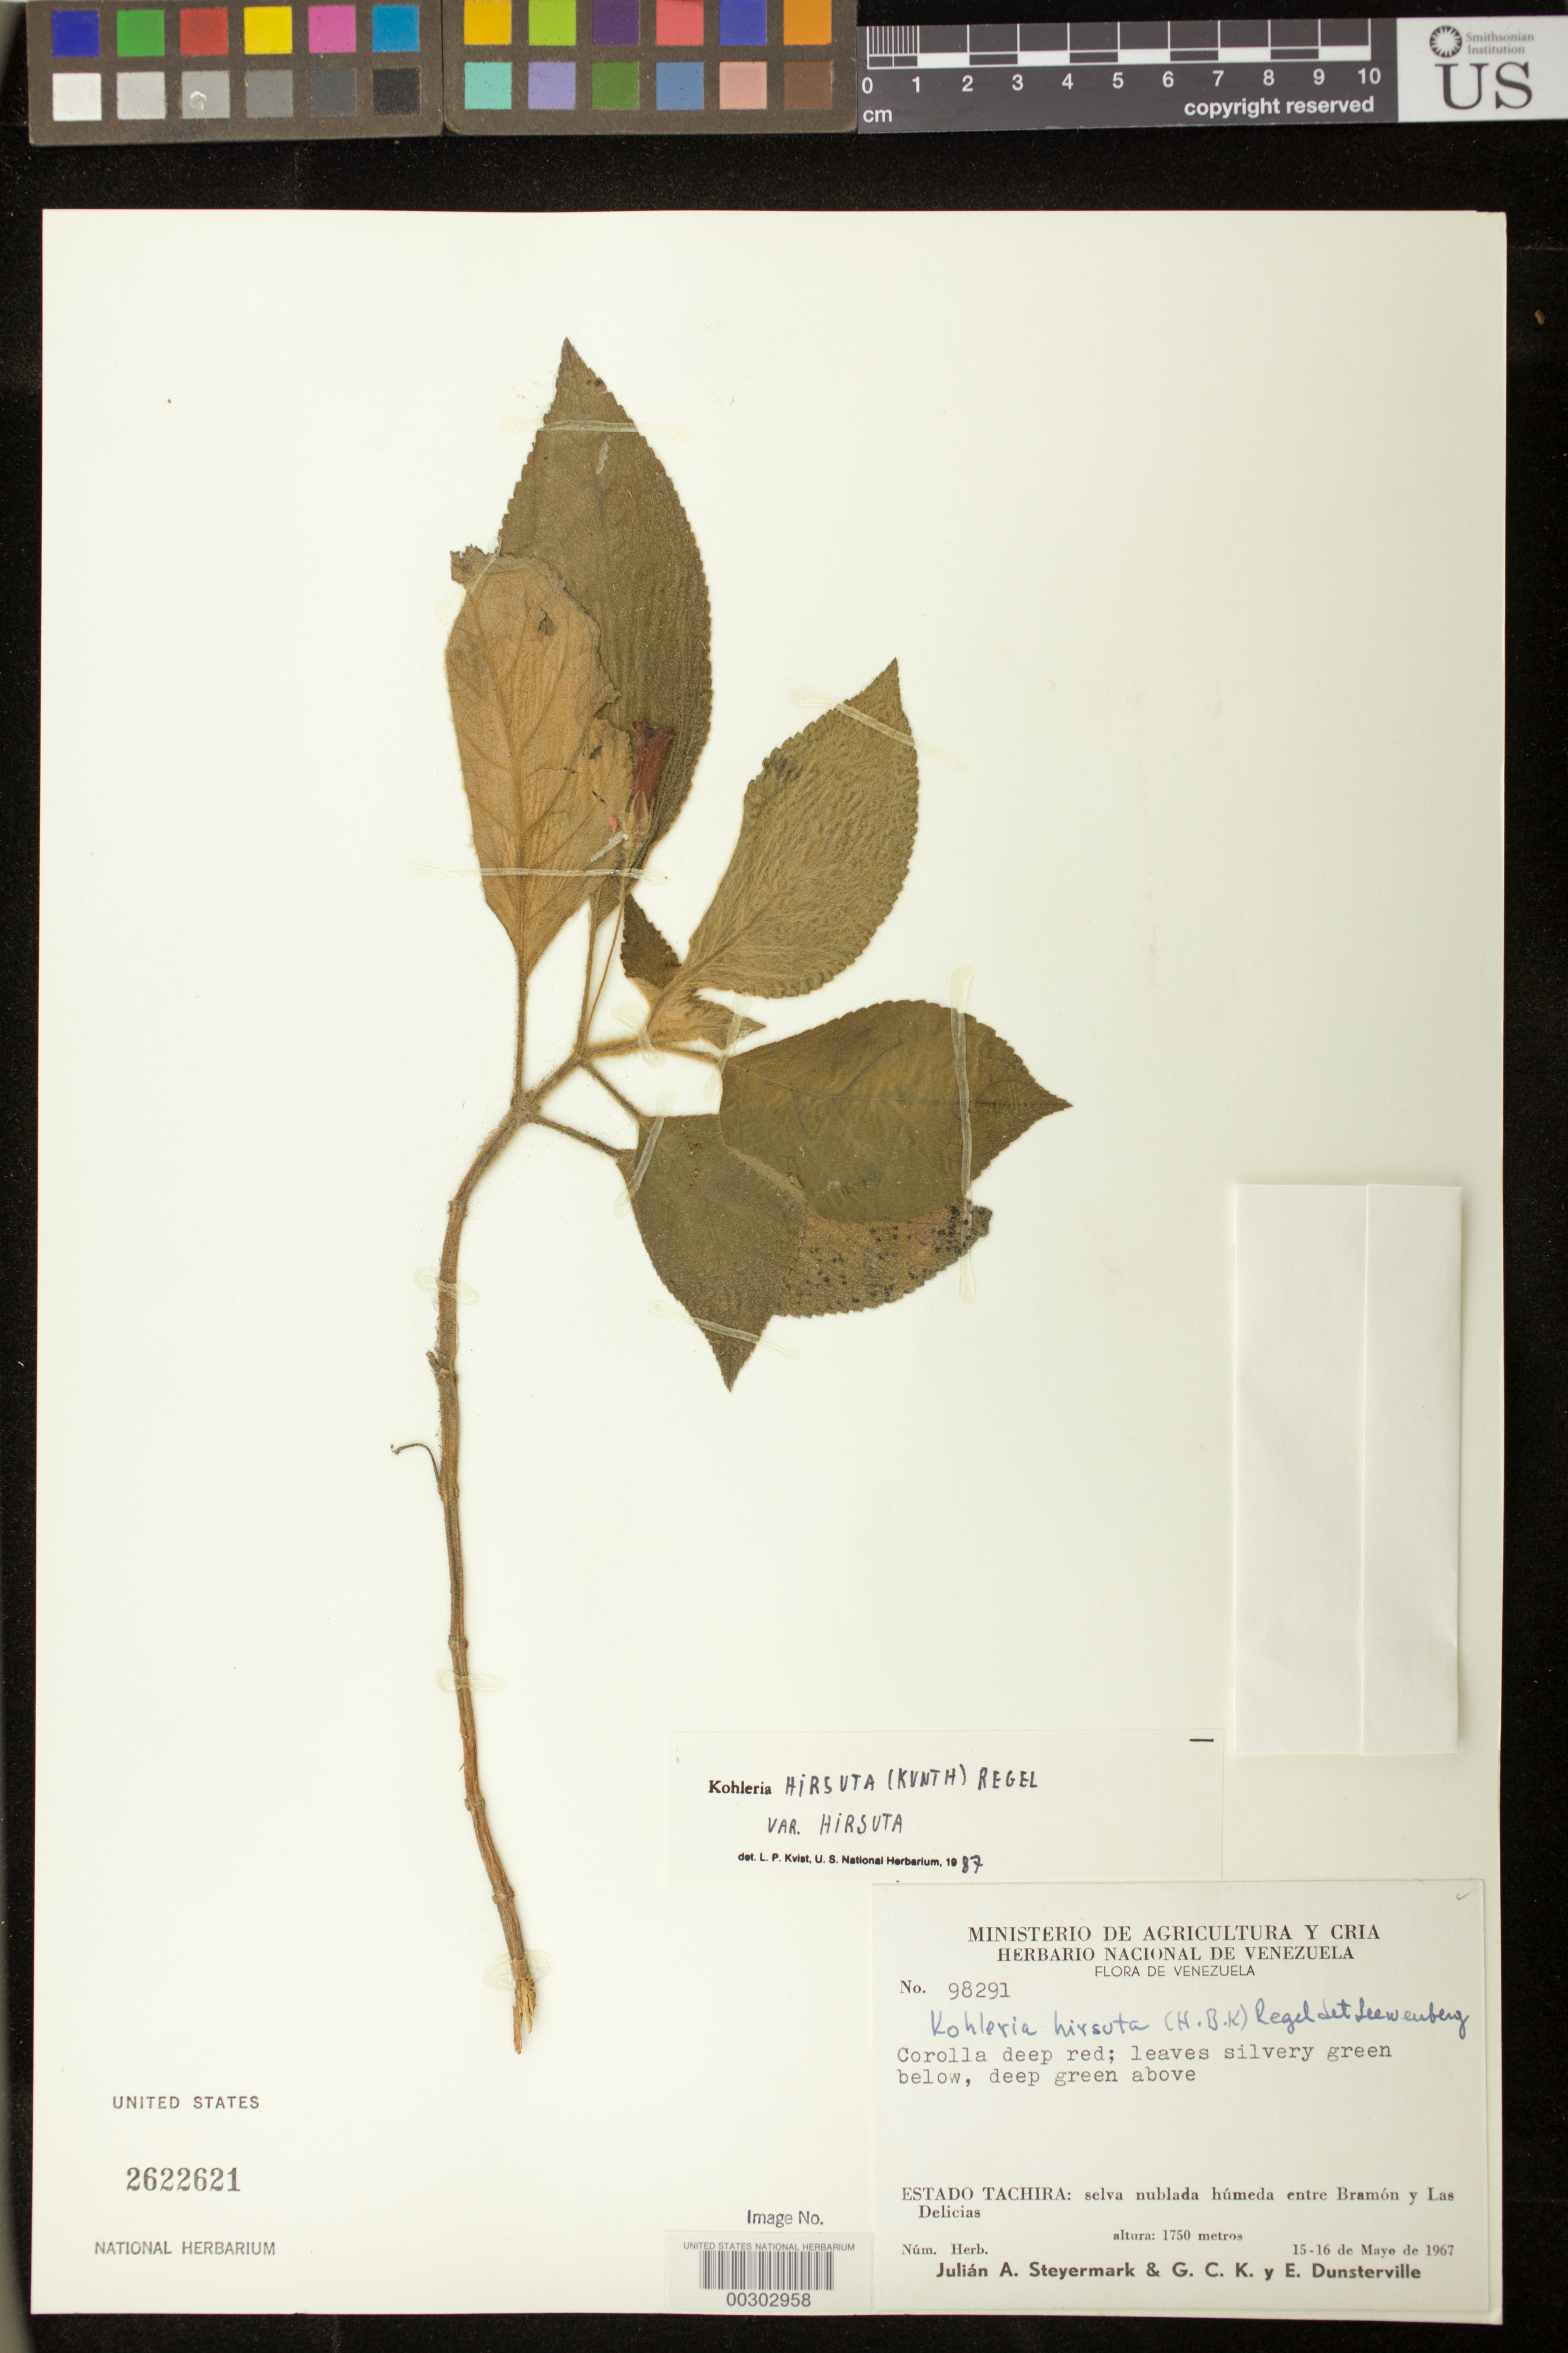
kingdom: Plantae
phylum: Tracheophyta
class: Magnoliopsida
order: Lamiales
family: Gesneriaceae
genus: Kohleria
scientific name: Kohleria hirsuta var. hirsuta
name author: (Kunth) Regel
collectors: J. Steyermark, G. C. K. Dunsterville & E. Dunsterville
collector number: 98291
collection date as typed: May 1967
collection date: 1967-05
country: Venezuela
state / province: Táchira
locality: Between Bramon and Las Delicias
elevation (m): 1750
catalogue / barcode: US 2622621